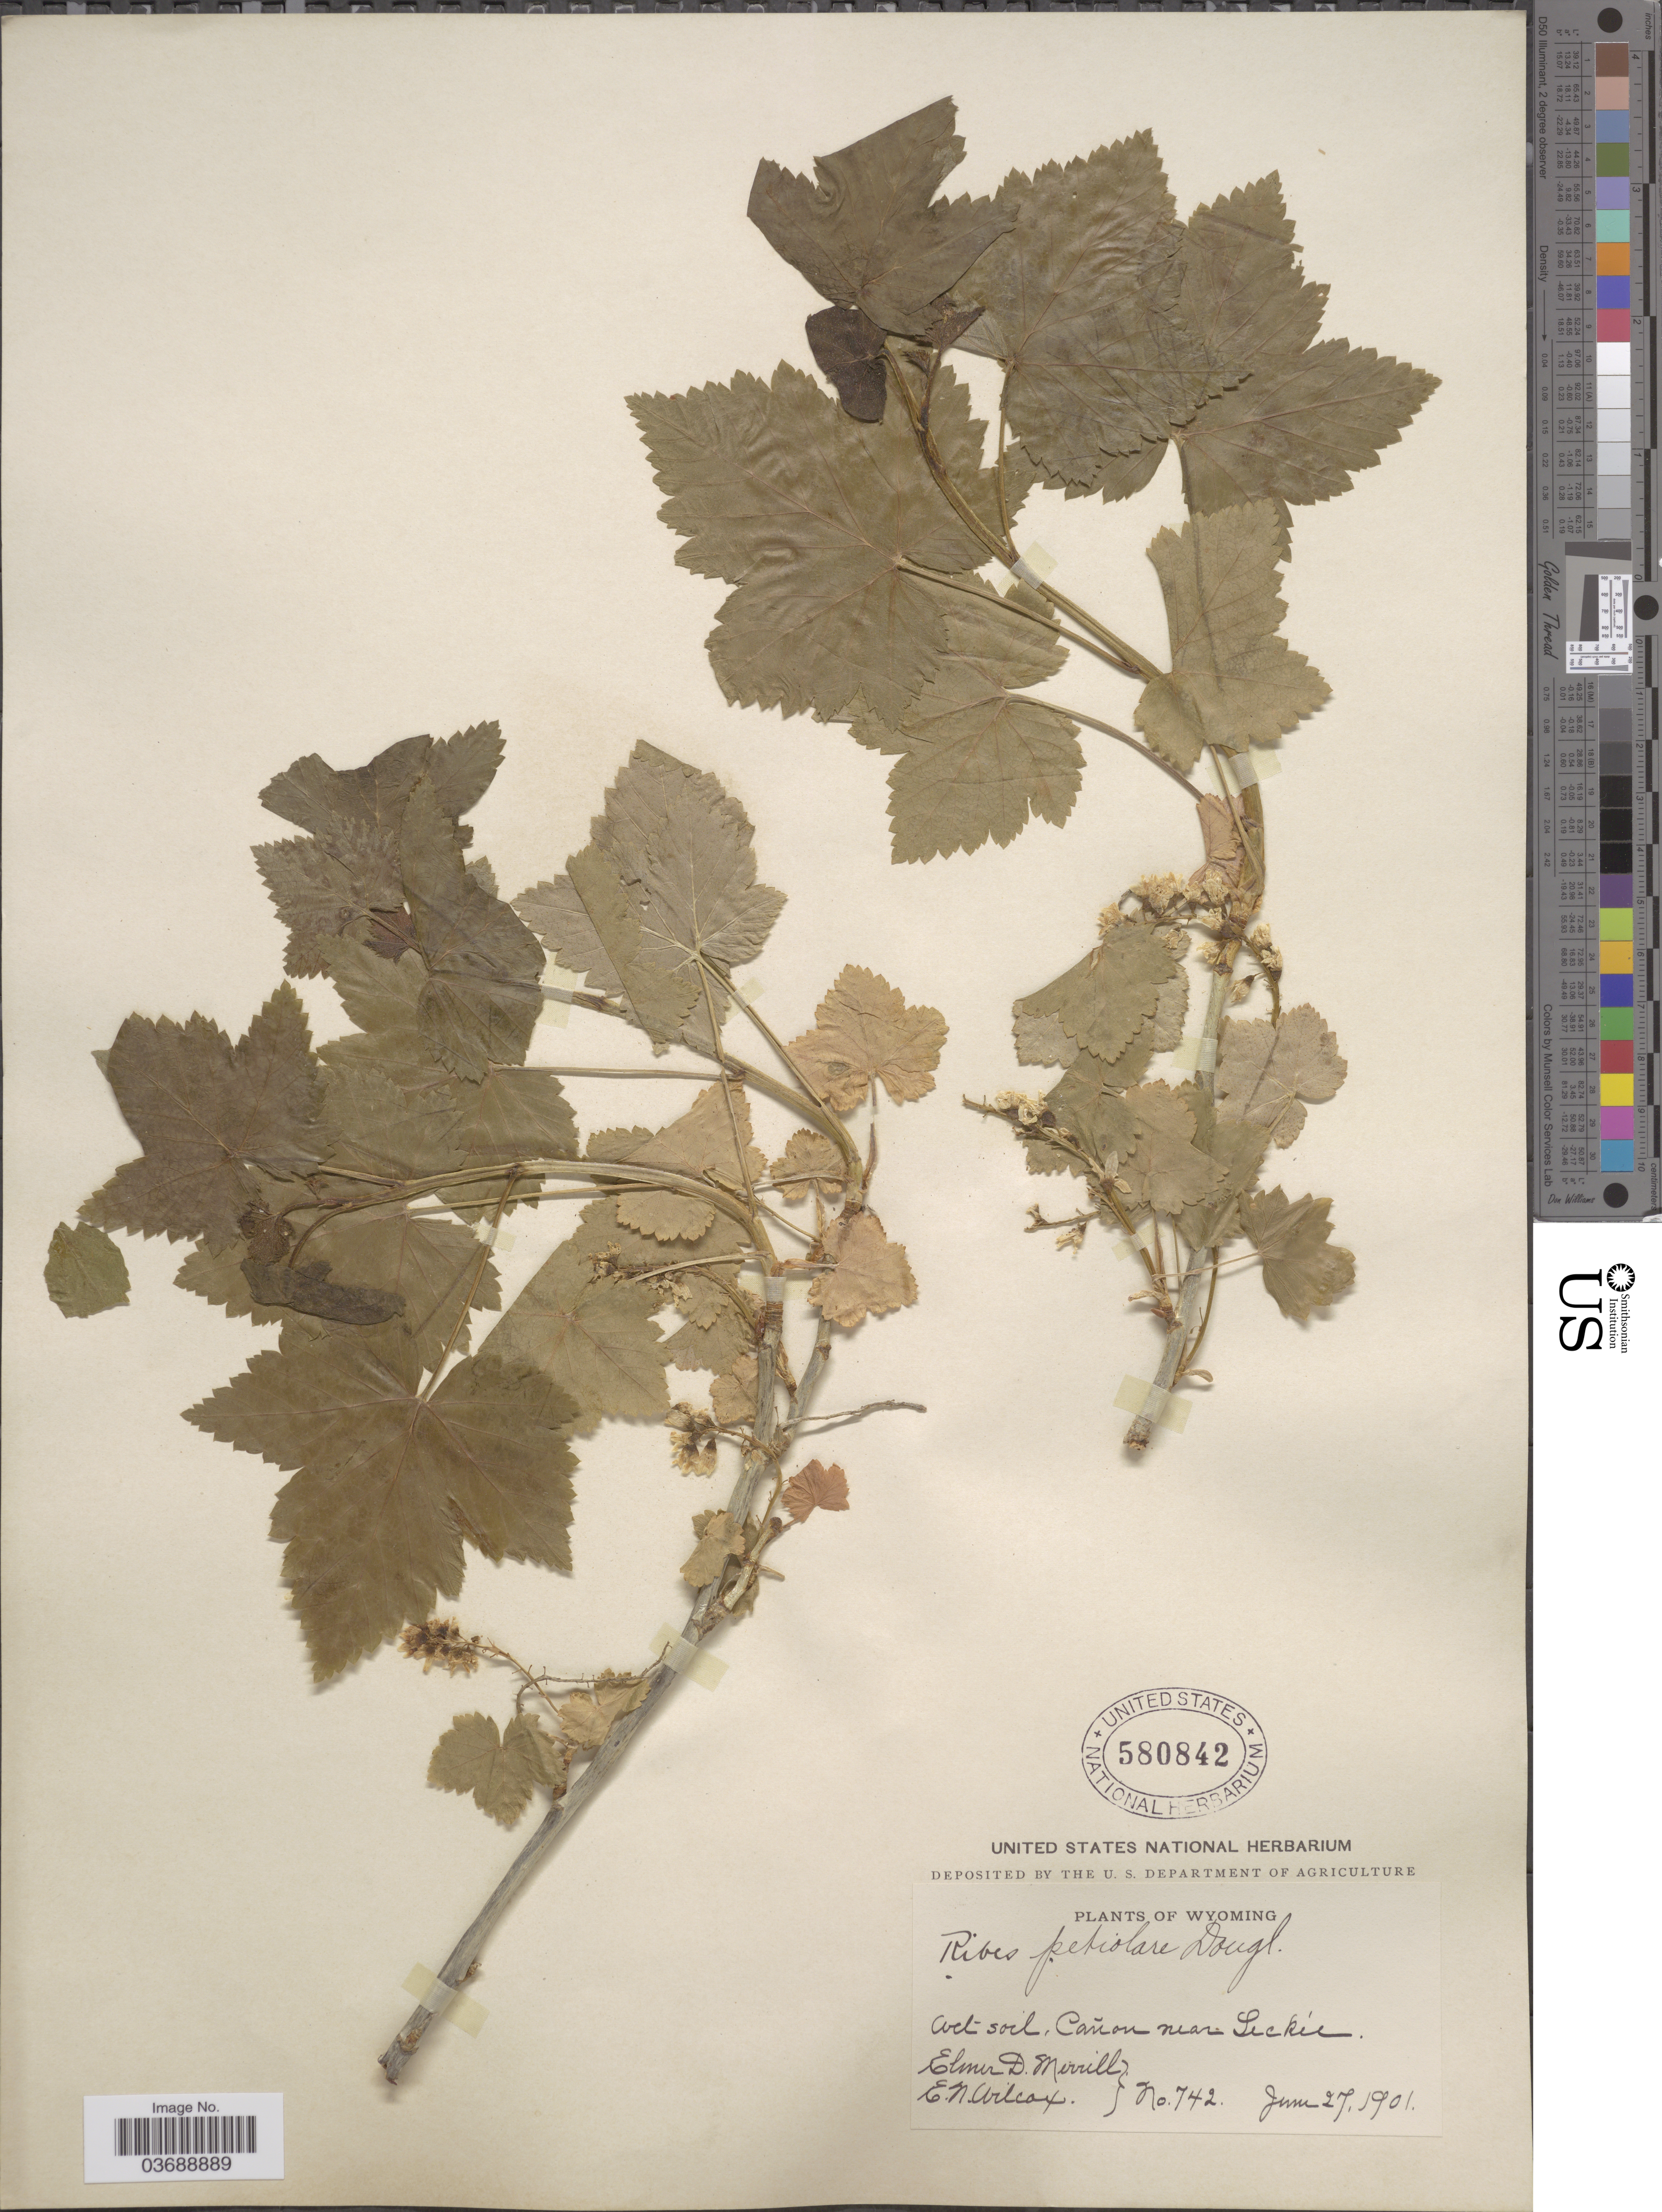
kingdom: Plantae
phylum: Tracheophyta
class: Magnoliopsida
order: Saxifragales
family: Grossulariaceae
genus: Ribes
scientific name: Ribes petiolare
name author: Douglas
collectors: E. D. Merrill & E. Wilcox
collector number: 742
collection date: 1901-06-27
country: United States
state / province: Wyoming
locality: Cañon near Leckie.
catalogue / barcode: US 580842